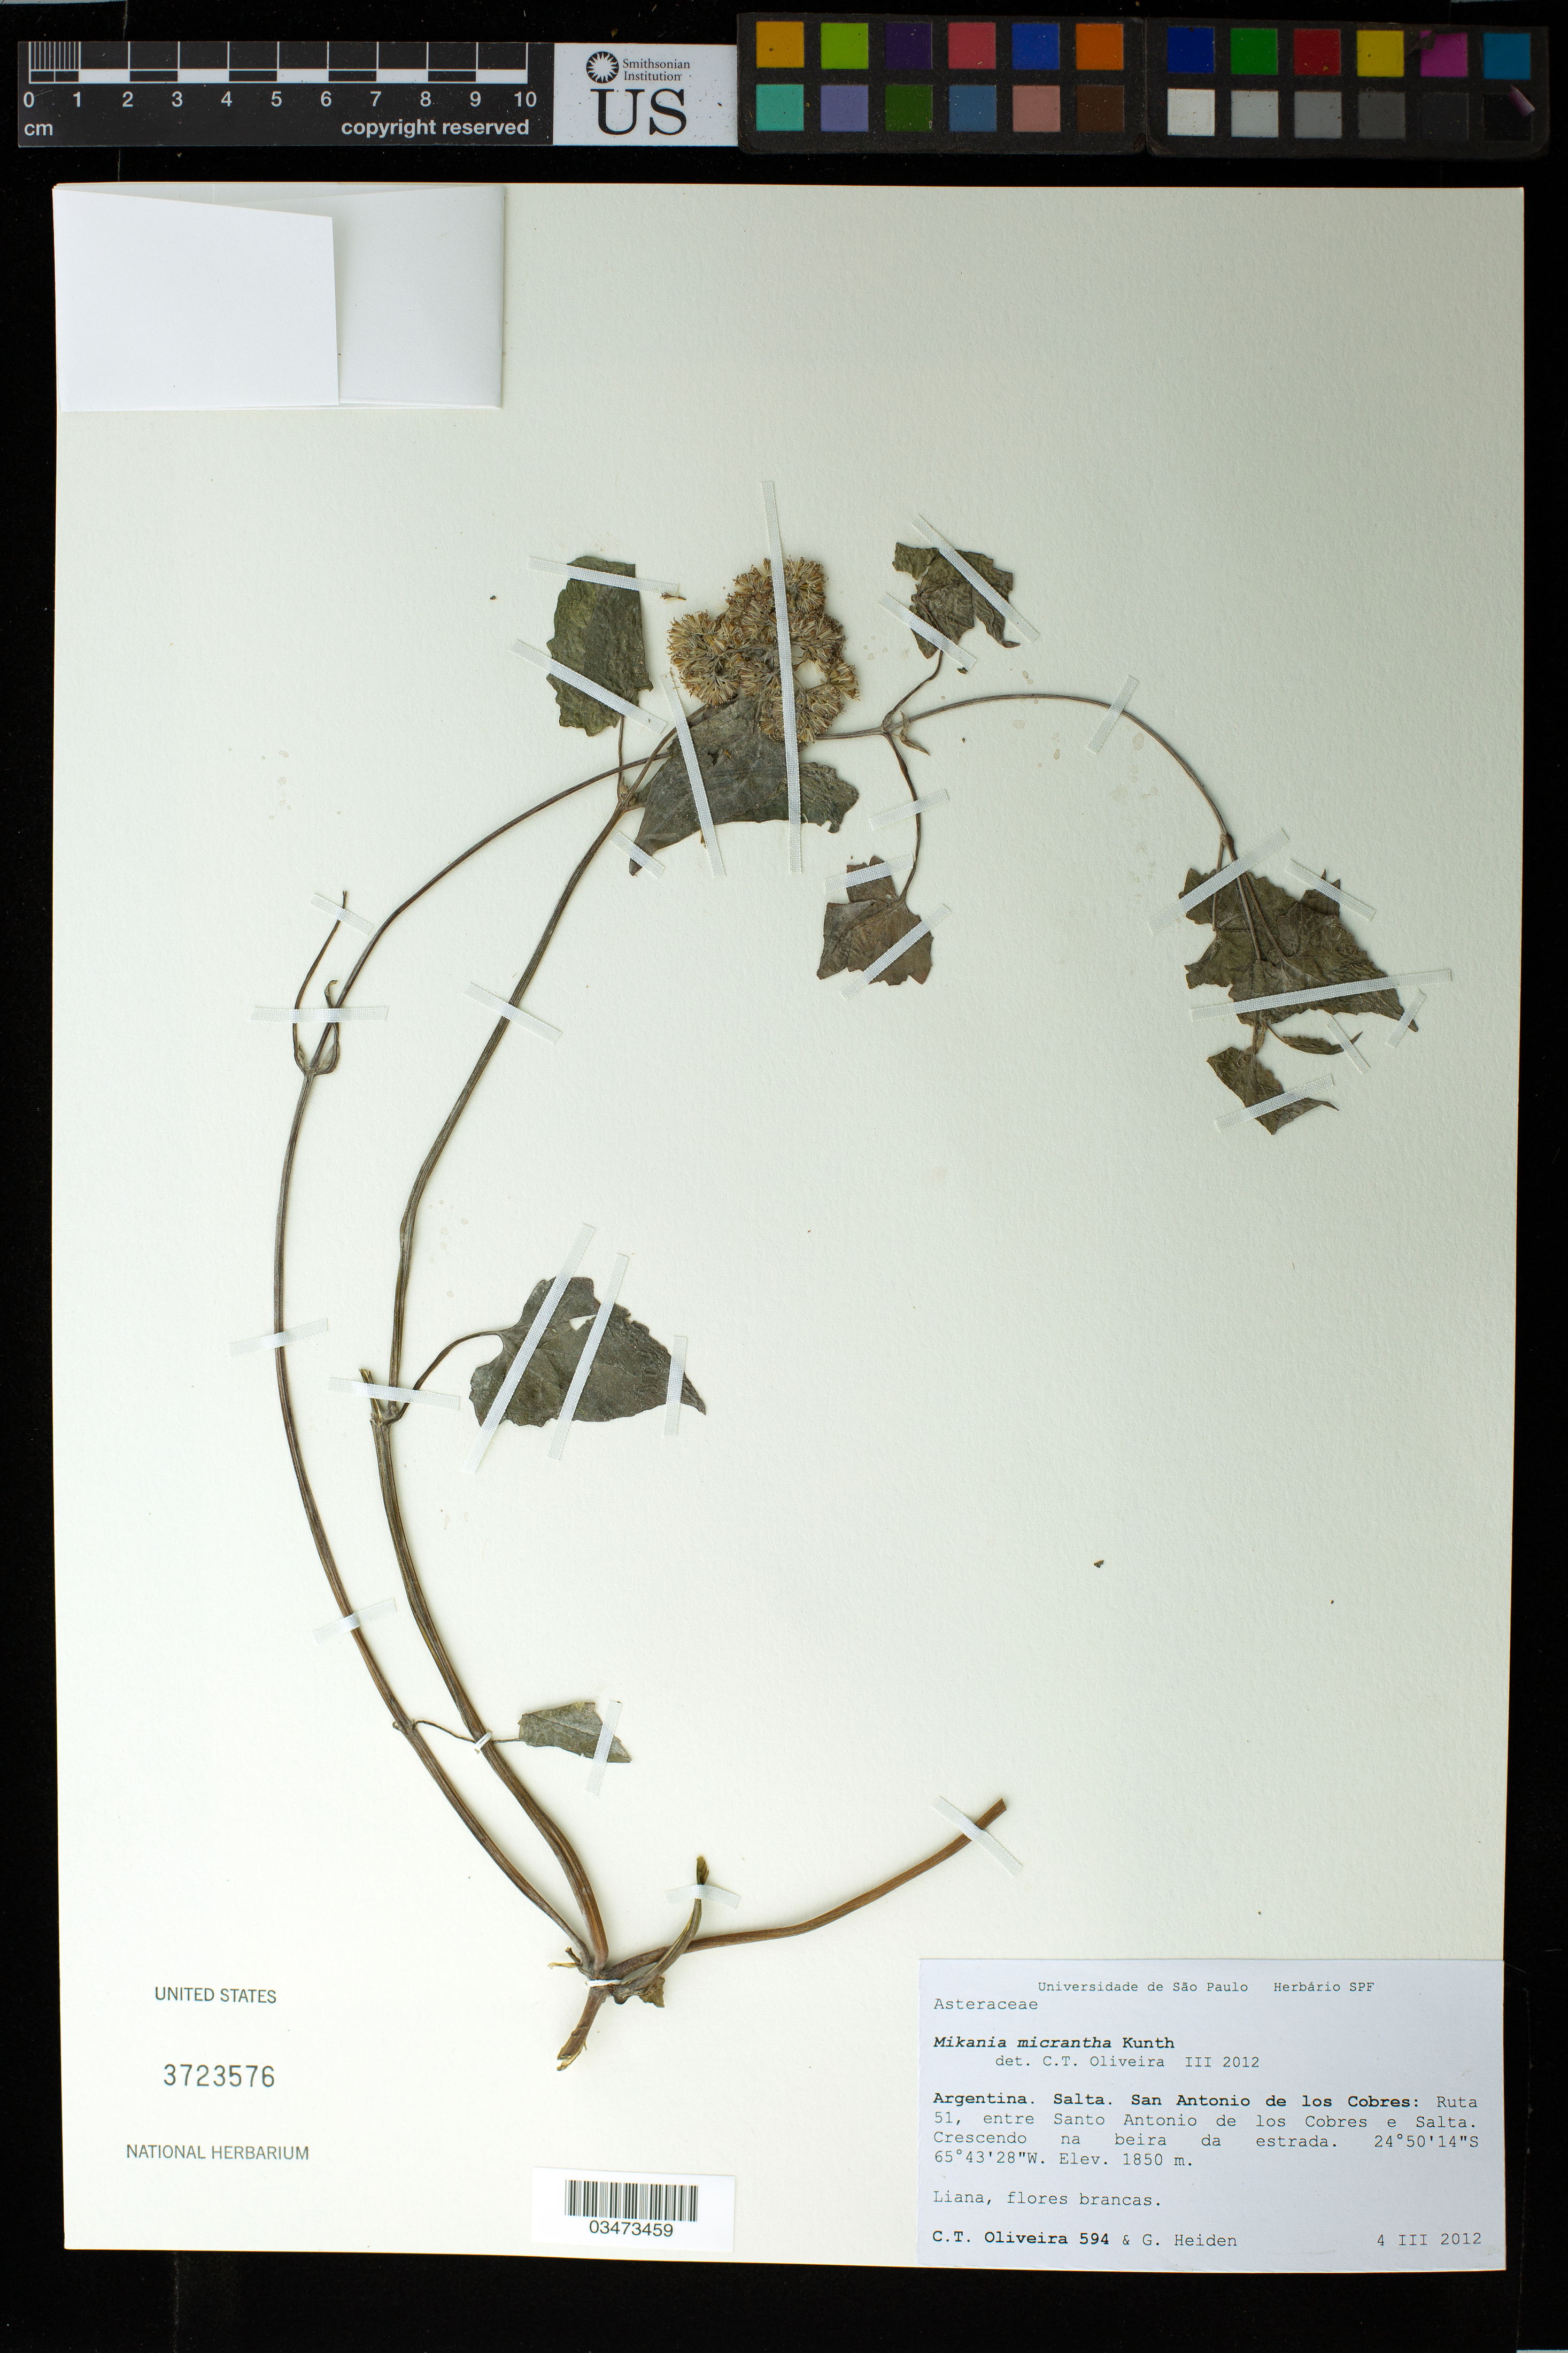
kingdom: Plantae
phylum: Tracheophyta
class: Magnoliopsida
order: Asterales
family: Asteraceae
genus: Mikania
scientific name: Mikania micrantha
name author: Kunth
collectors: C. T. Oliveira & G. Heiden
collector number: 594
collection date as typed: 4 Mar 2012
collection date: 2012-03-04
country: Argentina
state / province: Salta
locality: San Antonio de los Cobres: Ruta 51, entre Santo Antonio de los Cobres e Salta. Crescendo na beira da estrada.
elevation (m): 1850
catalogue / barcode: US 3723576